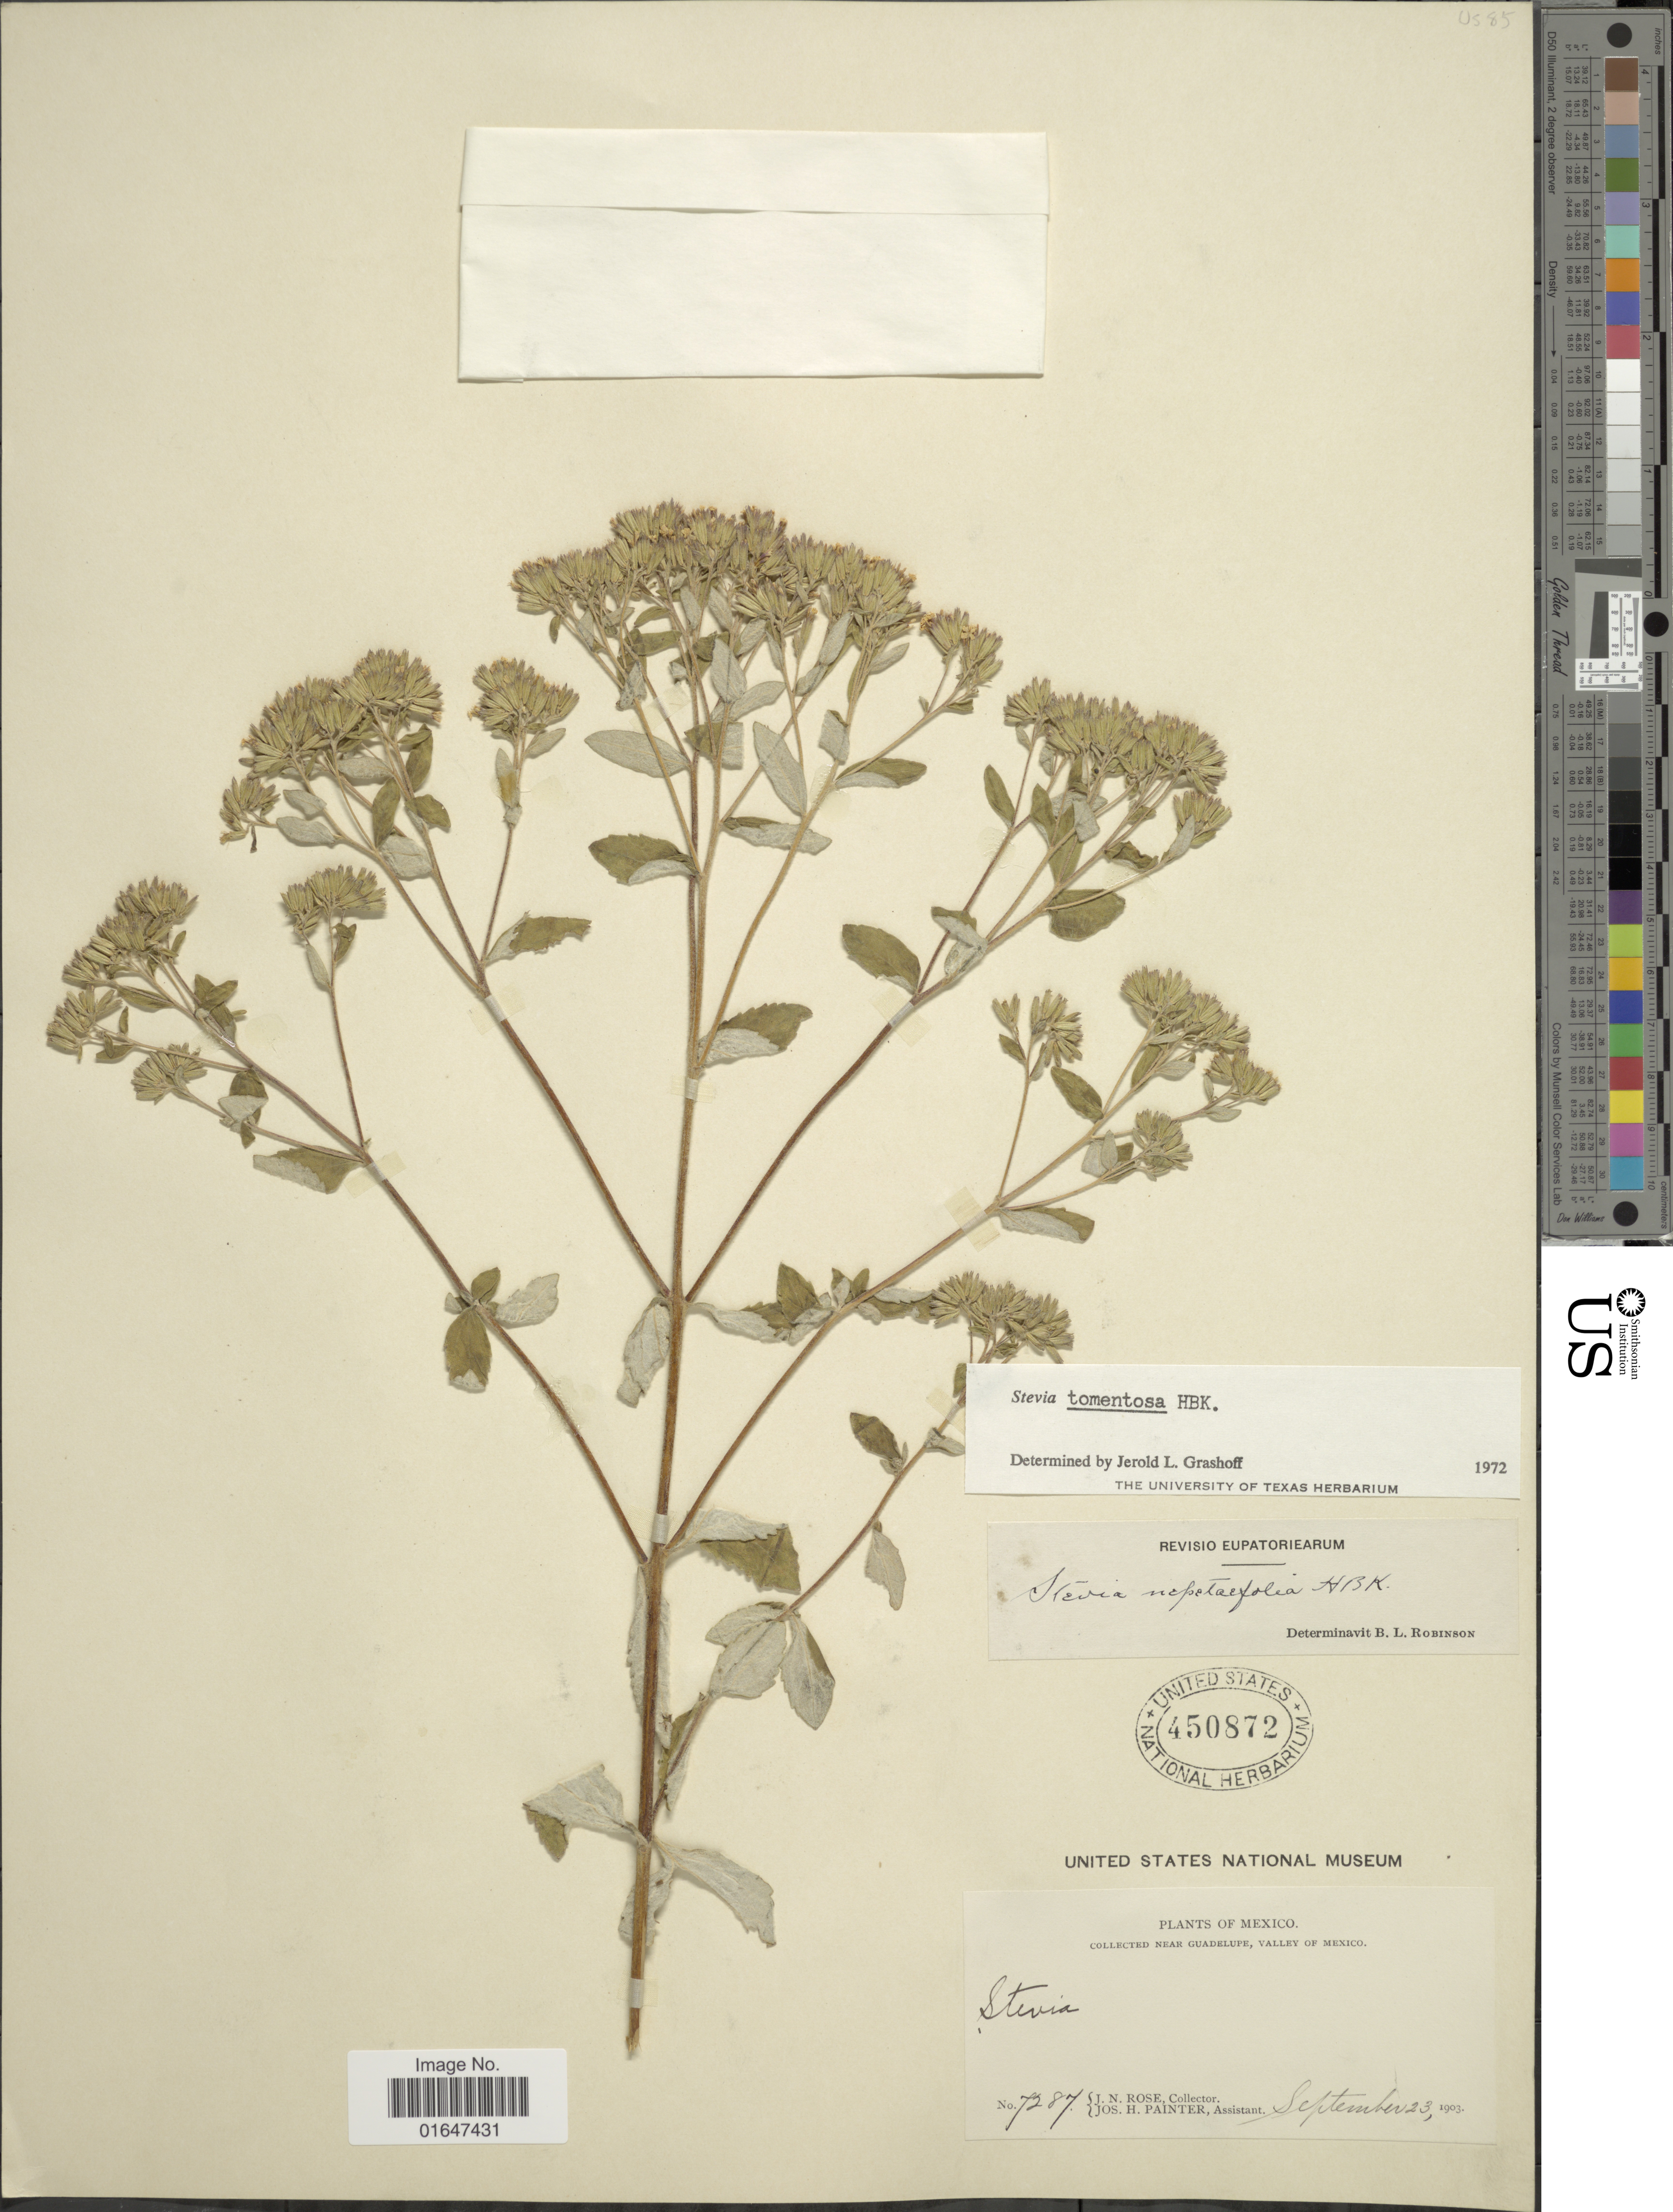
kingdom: Plantae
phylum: Tracheophyta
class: Magnoliopsida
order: Asterales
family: Asteraceae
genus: Stevia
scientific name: Stevia tomentosa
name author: Kunth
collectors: J. N. Rose & J. H. Painter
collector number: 7287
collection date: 1903-09-23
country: Mexico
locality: Near Guadelupe, Valley of Mexico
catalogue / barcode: US 450872